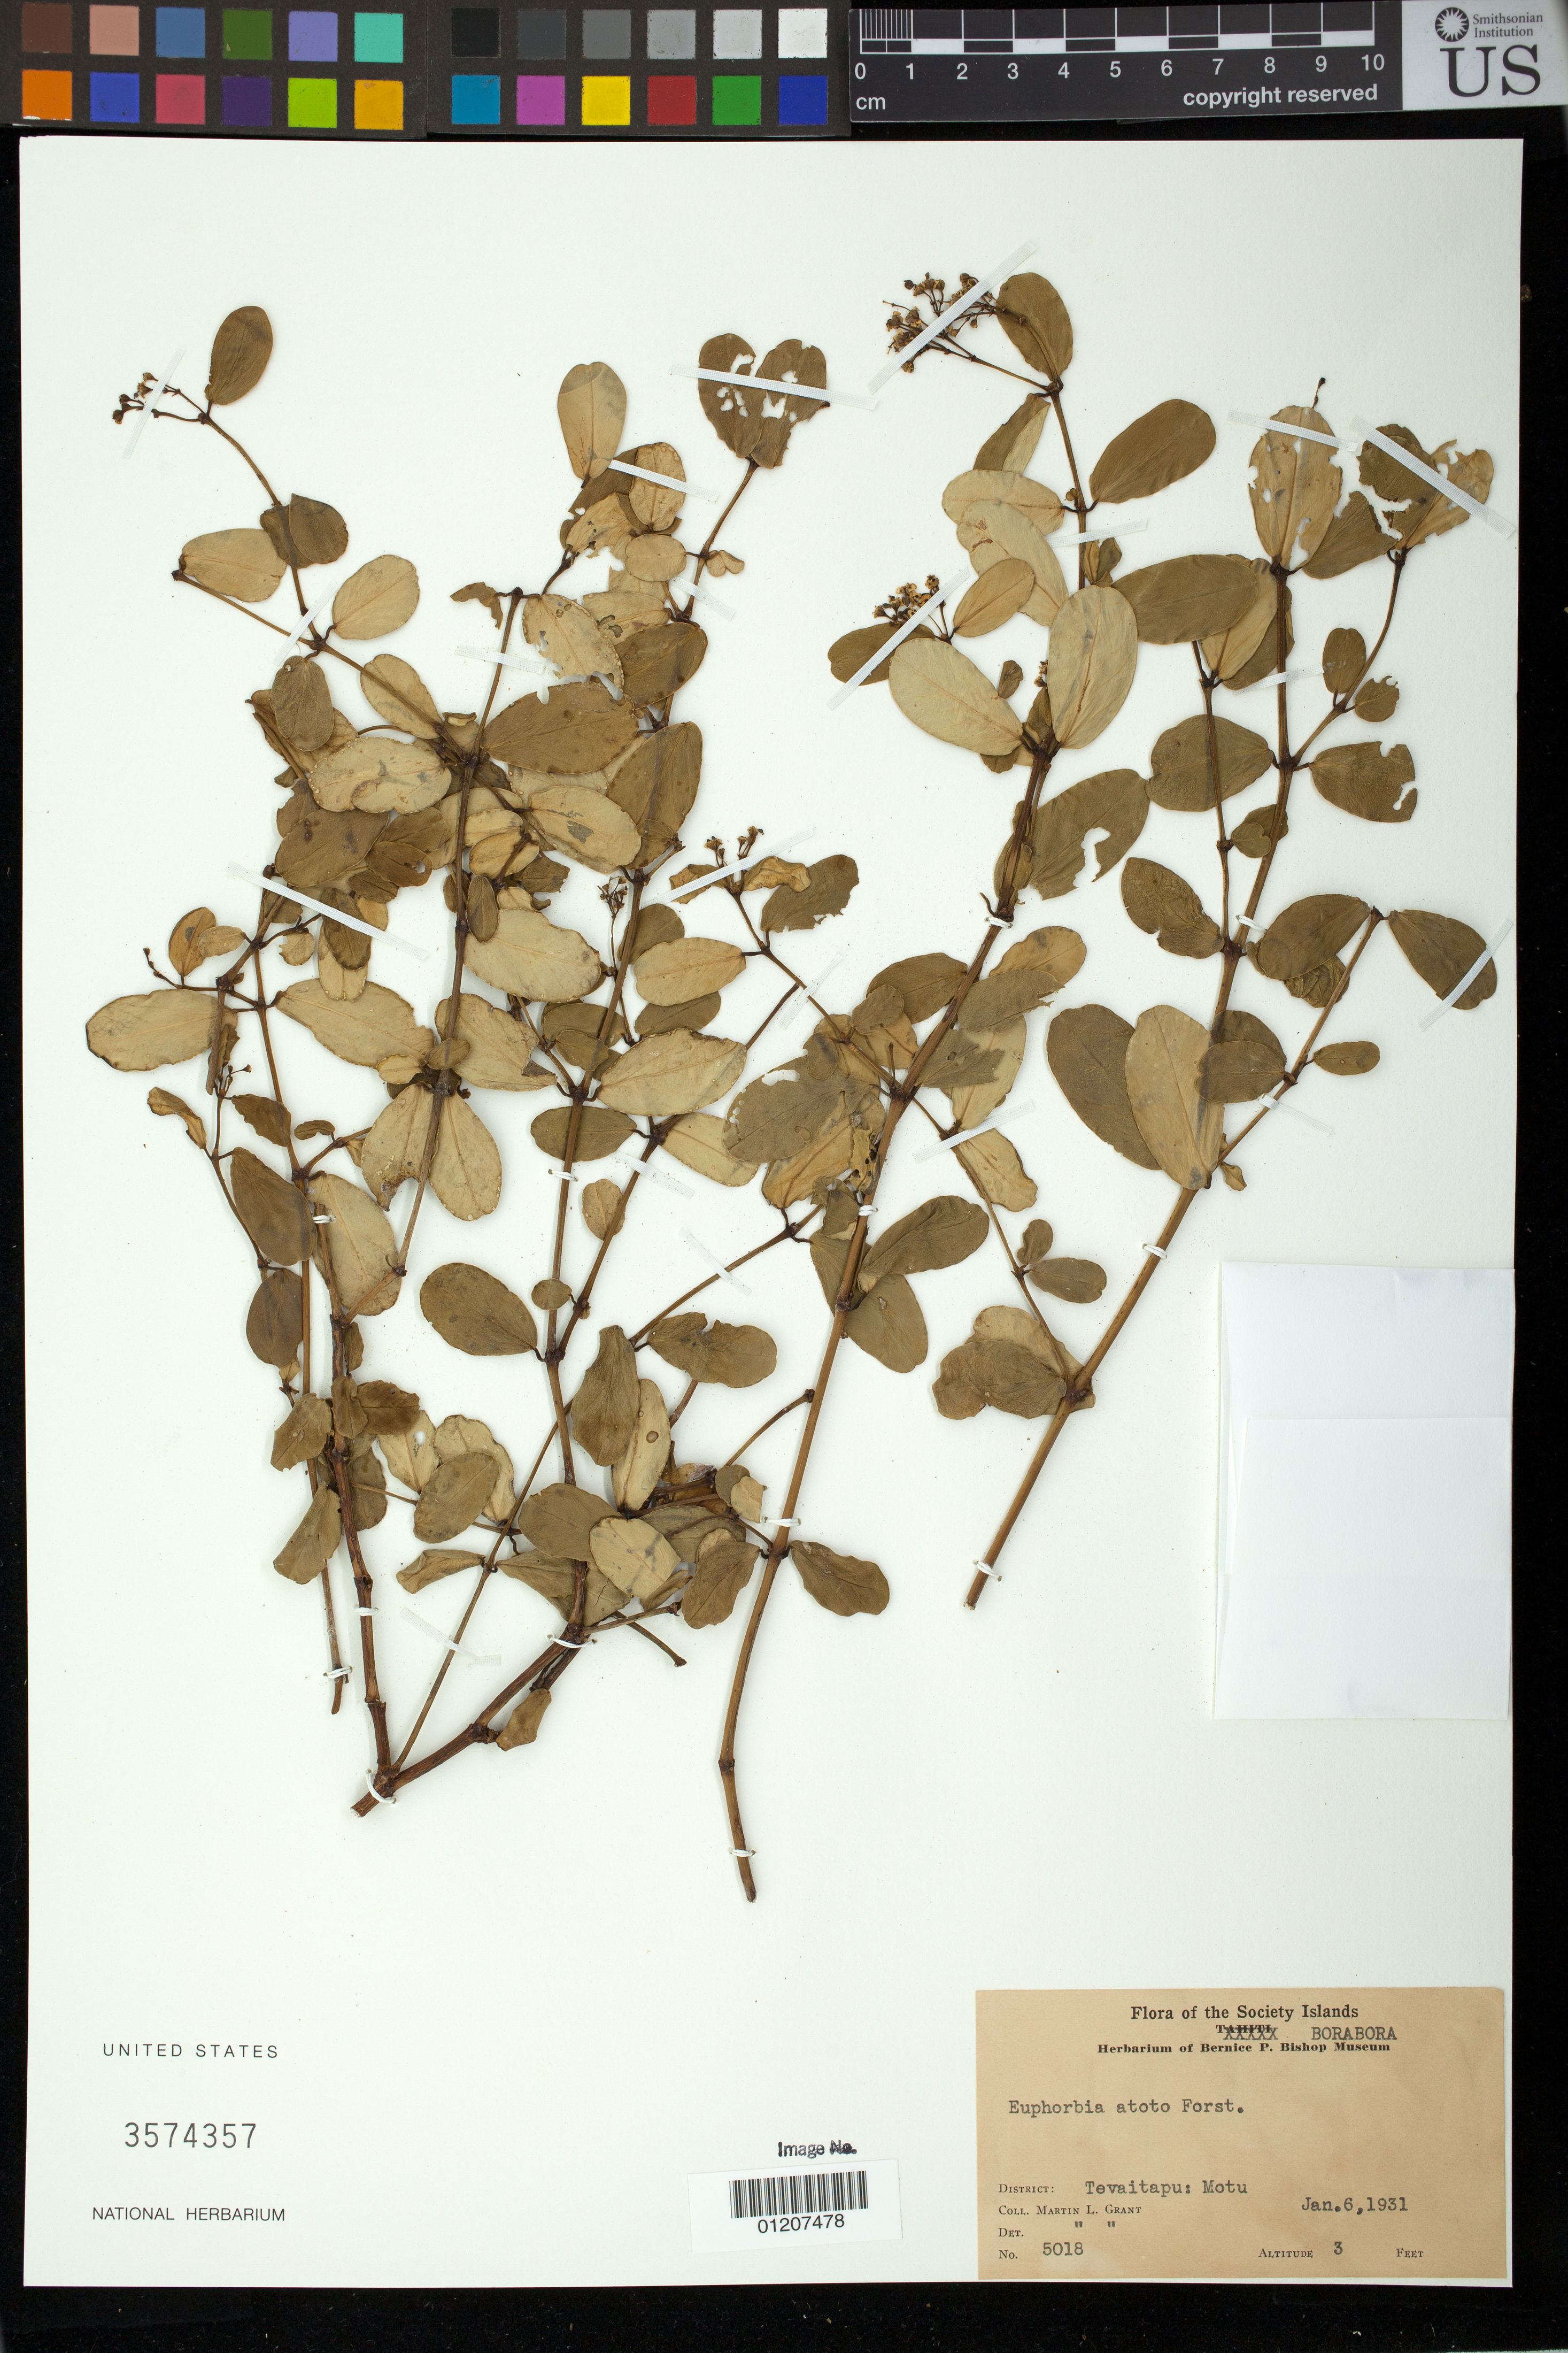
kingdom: Plantae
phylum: Tracheophyta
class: Magnoliopsida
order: Malpighiales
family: Euphorbiaceae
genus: Euphorbia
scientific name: Euphorbia atoto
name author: G. Forst.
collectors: M. L. Grant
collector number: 5018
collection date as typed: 06 Jan 1931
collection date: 1931-01-06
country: French Polynesia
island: Bora Bora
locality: Tevaitapu: Motu.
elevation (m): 1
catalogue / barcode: US 3574357